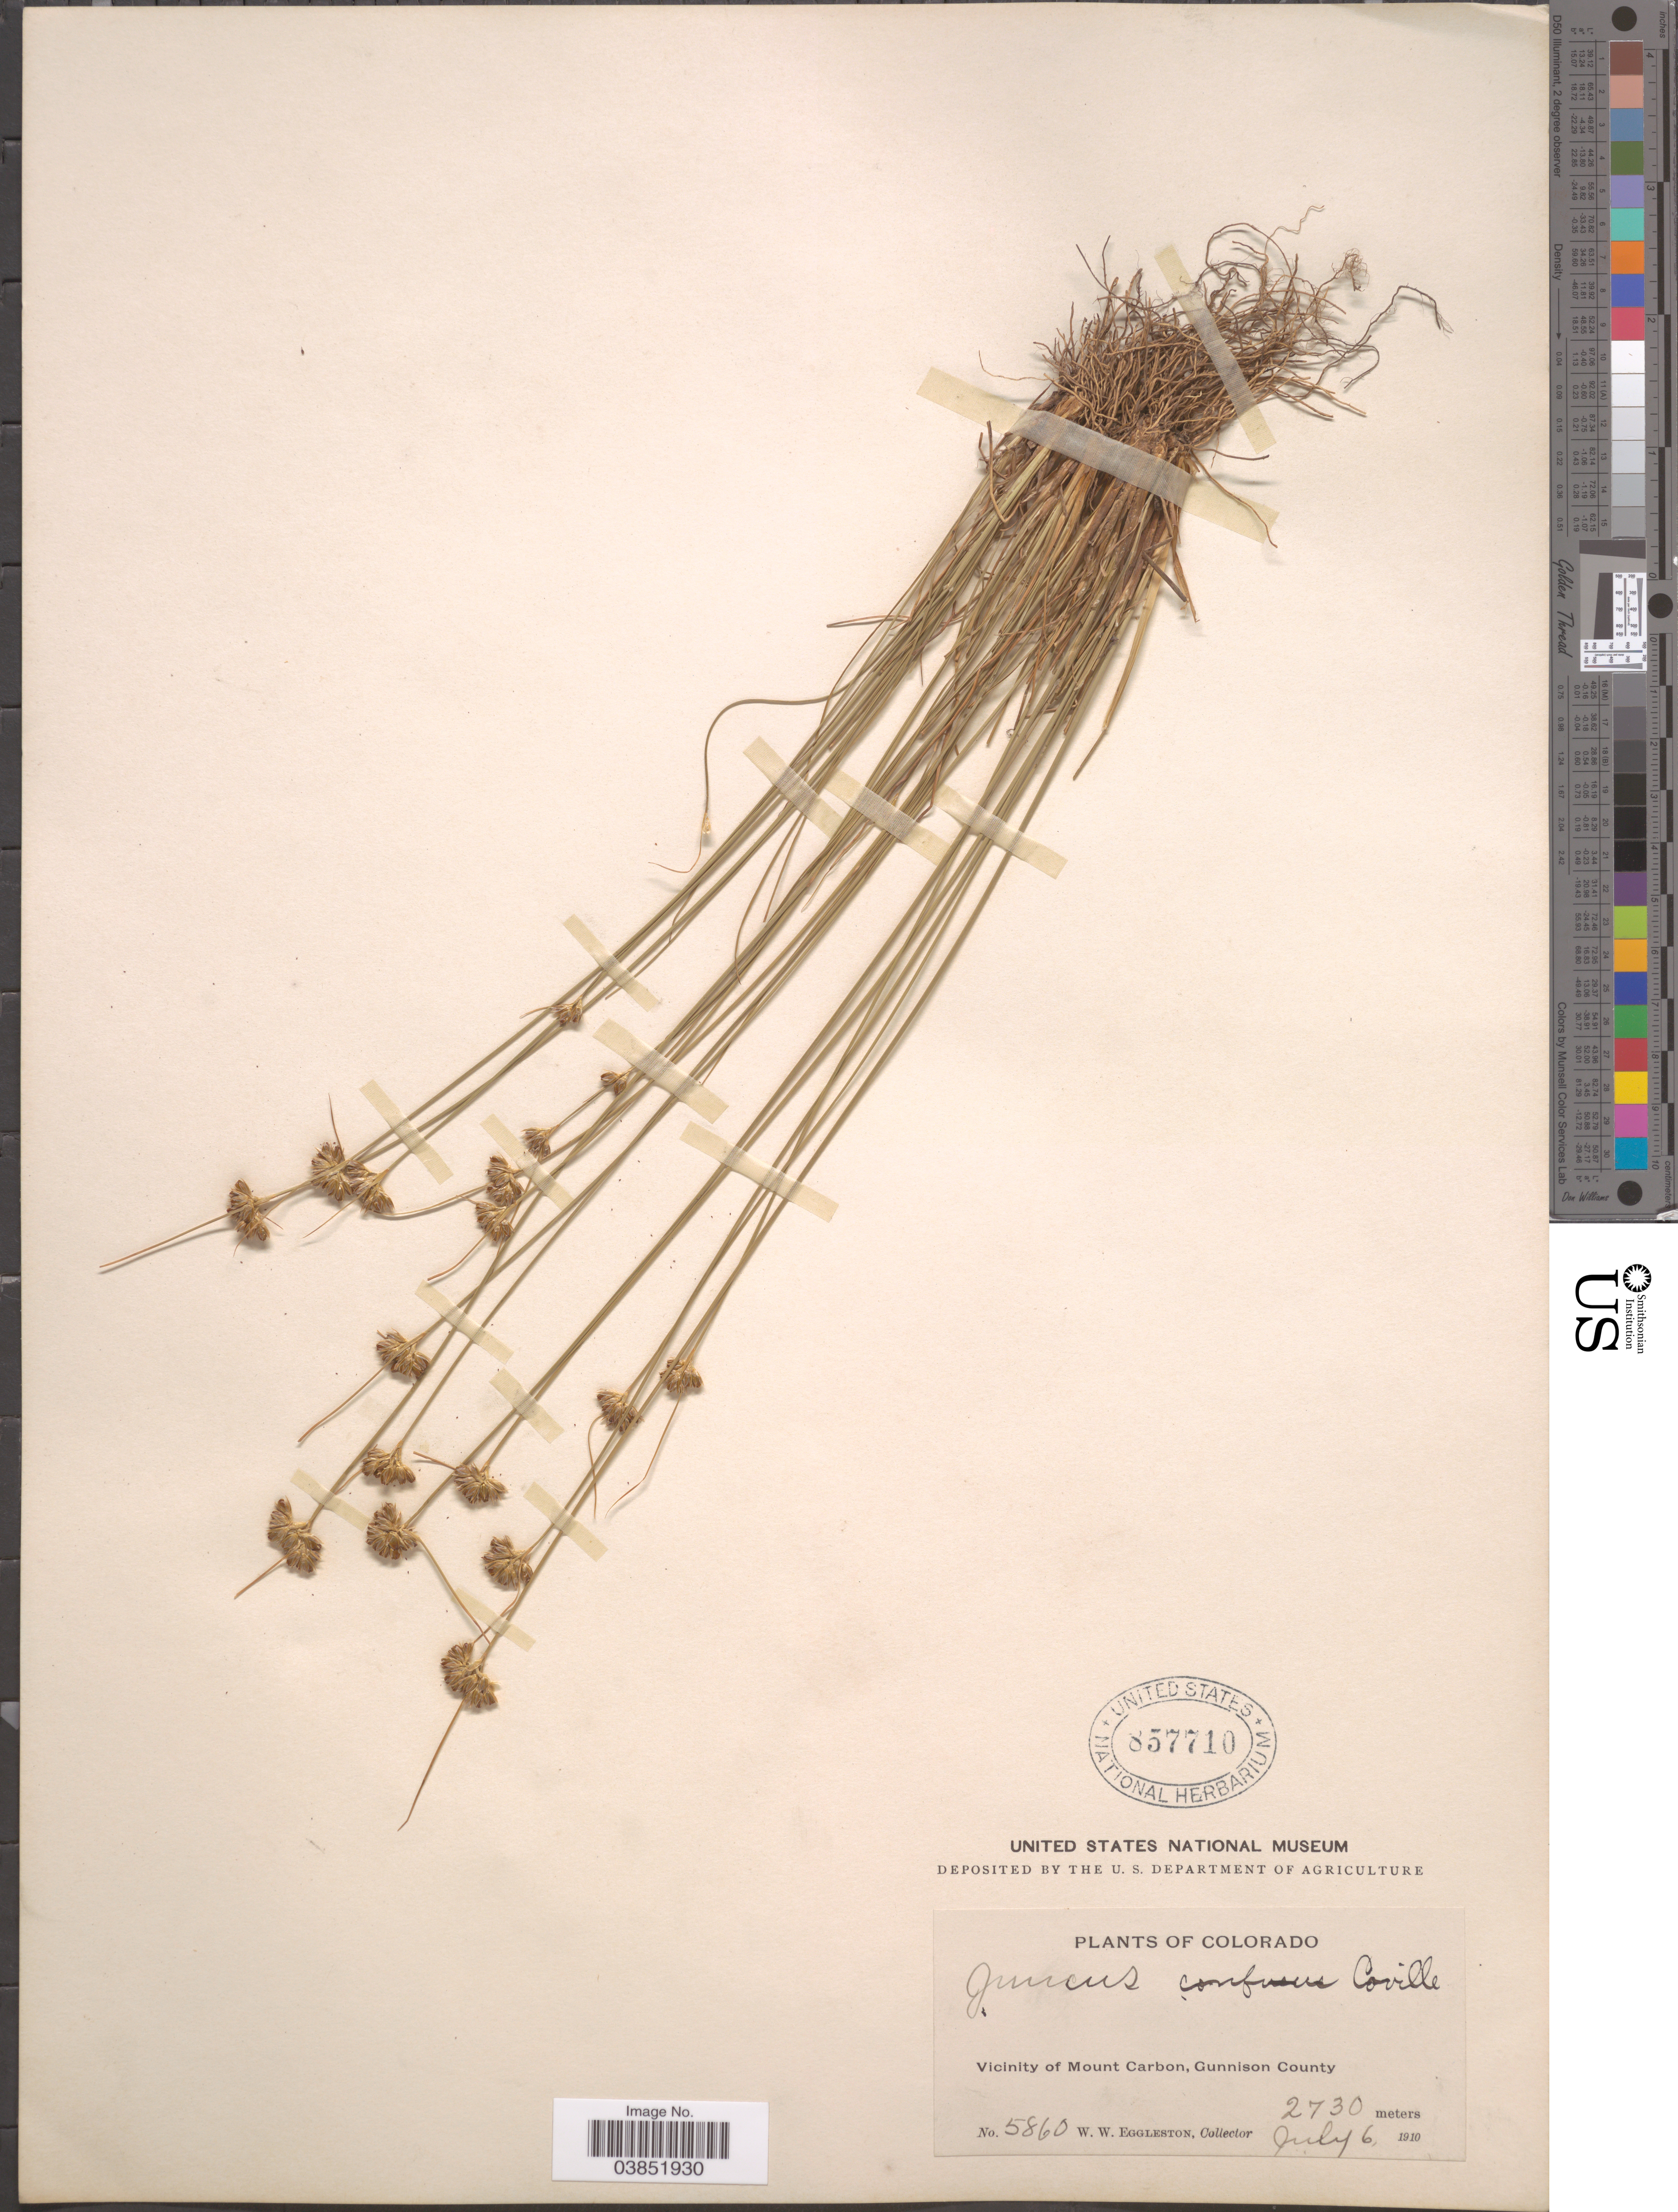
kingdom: Plantae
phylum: Tracheophyta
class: Liliopsida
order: Poales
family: Juncaceae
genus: Juncus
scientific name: Juncus confusus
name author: Coville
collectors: W. W. Eggleston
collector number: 5860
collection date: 1910-07-06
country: United States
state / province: Colorado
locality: Vicinity of Mount Carbon, Gunnison County.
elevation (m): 2730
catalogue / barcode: US 857710